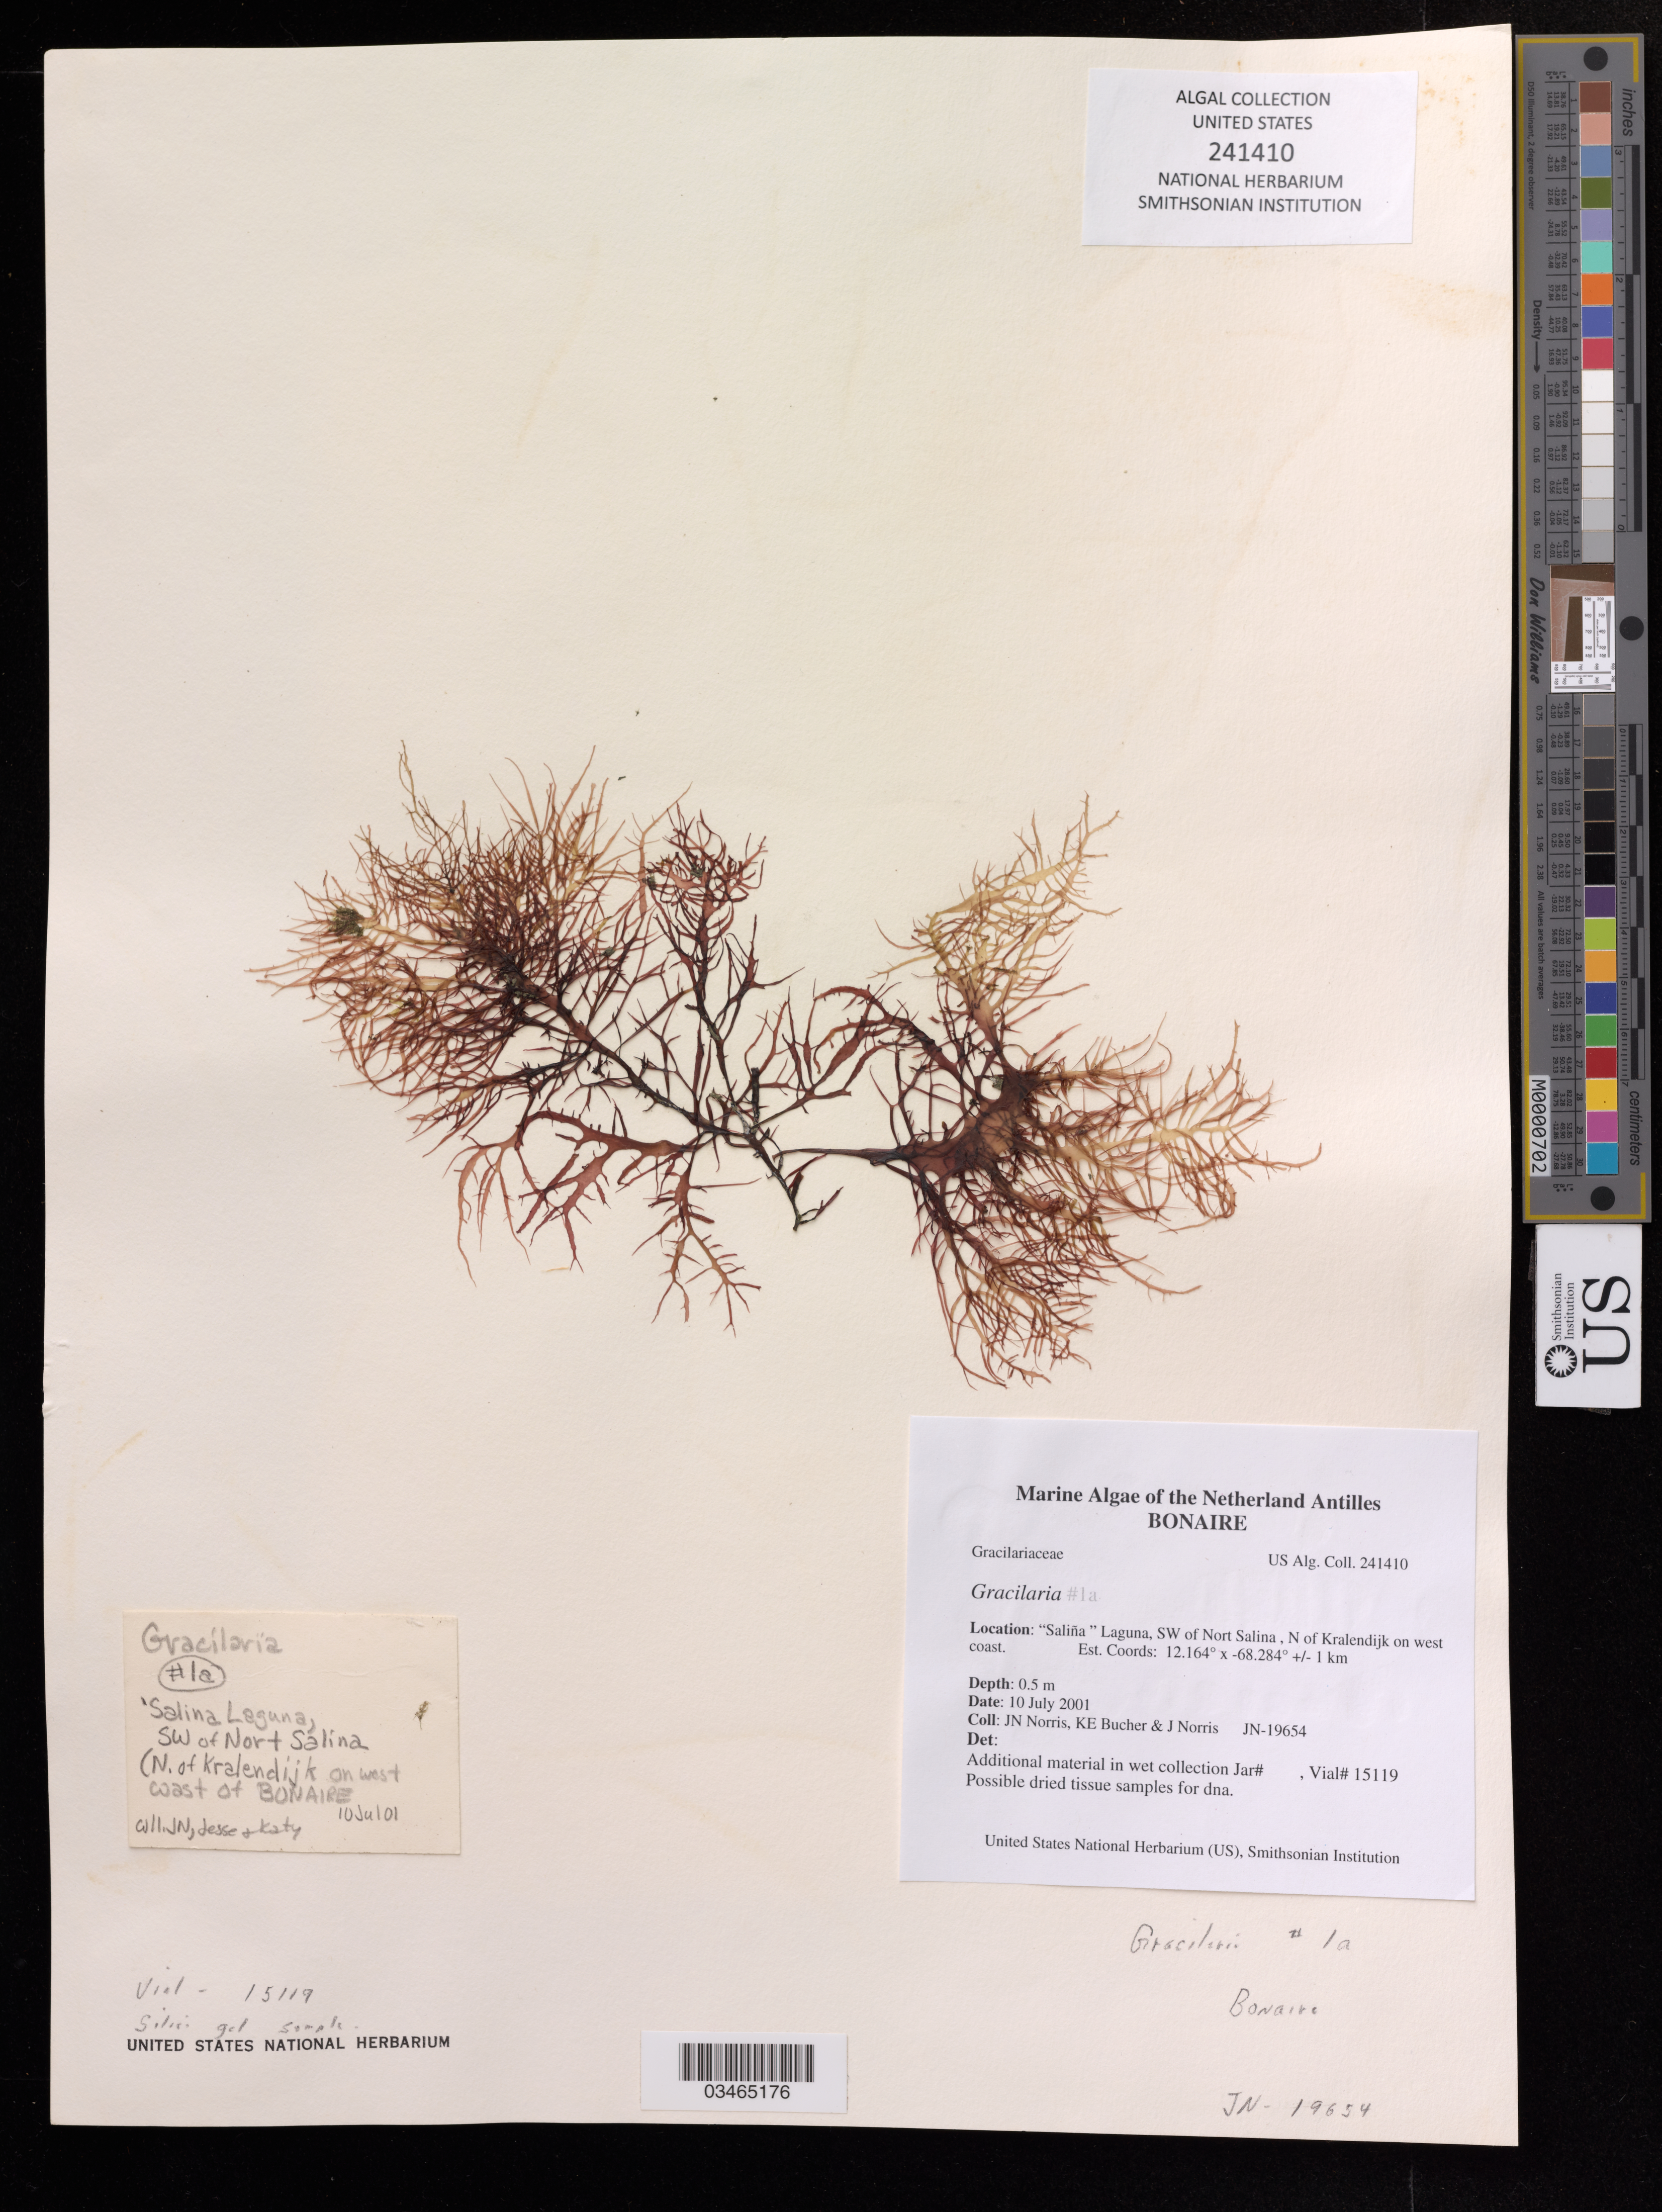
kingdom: Plantae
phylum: Rhodophyta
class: Florideophyceae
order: Gracilariales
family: Gracilariaceae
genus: Gracilaria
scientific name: Gracilaria sp.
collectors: J. Norris, K. E. Bucher & J. Norris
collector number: JN-19654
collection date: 2001-07-10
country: Netherlands Antilles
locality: Bonaire, "Saliña", Laguna, SW of Nort Salina, N of Kralendrijk on west coast.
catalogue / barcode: US 19654